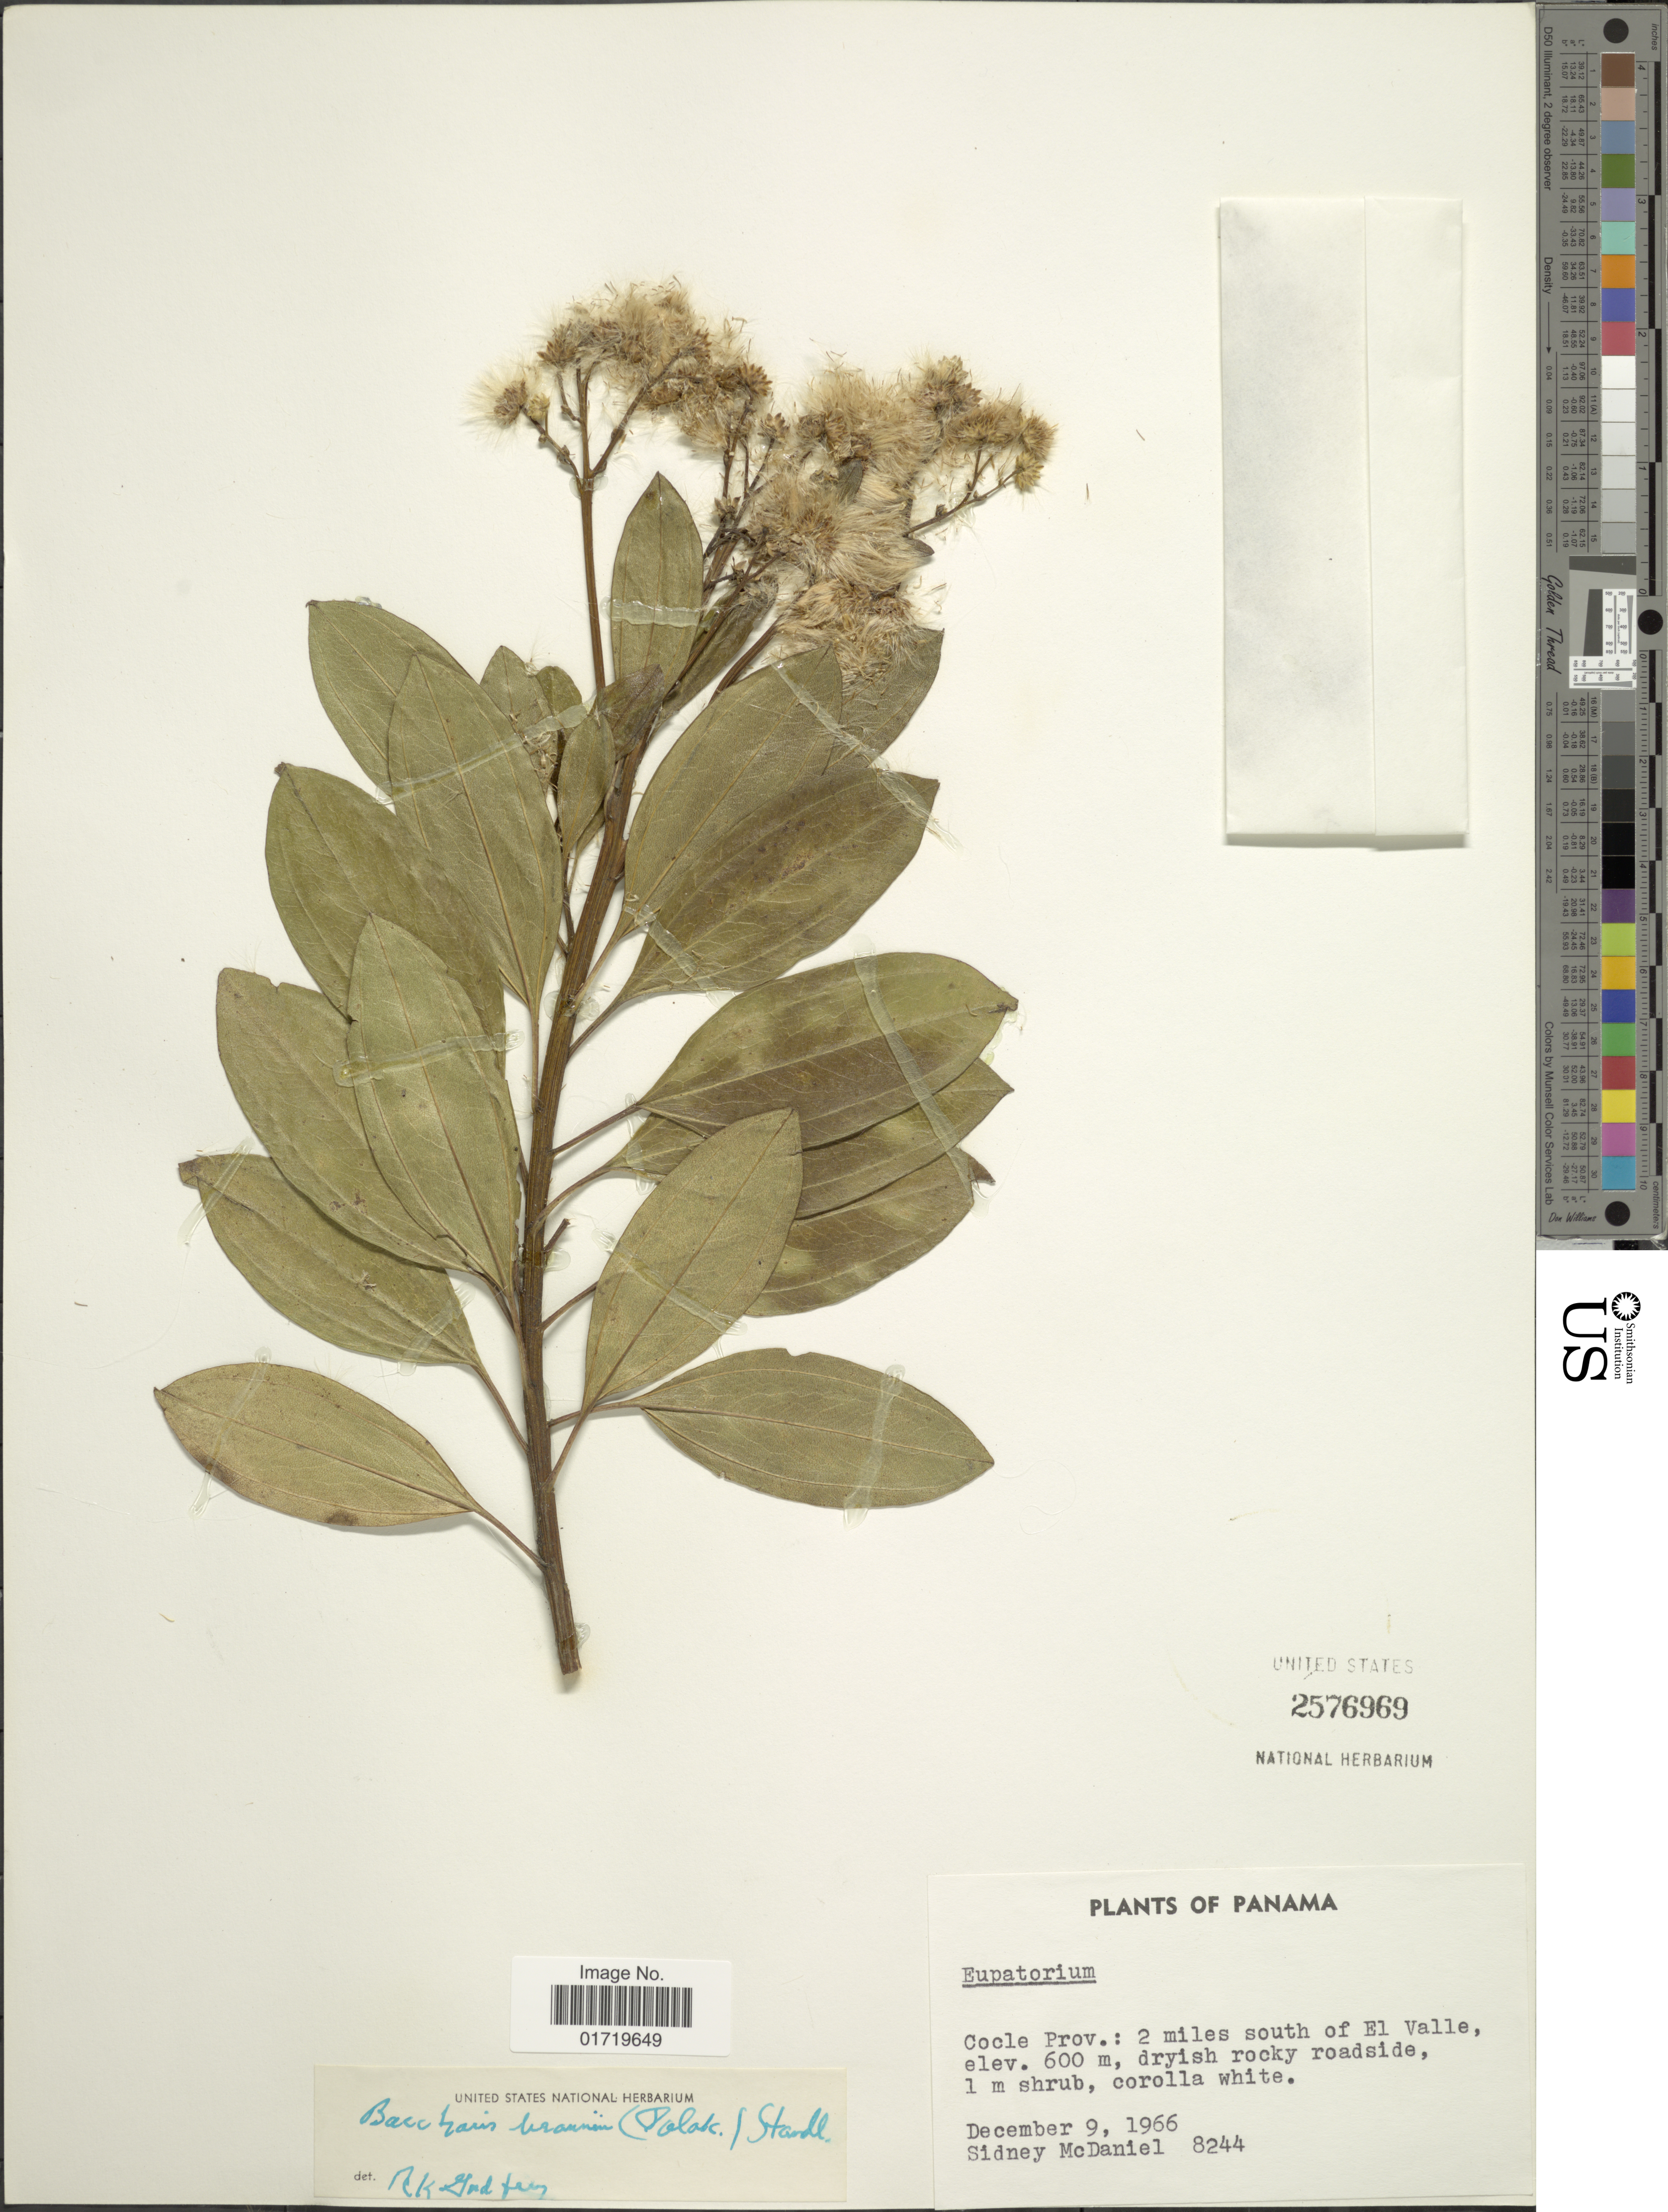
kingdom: Plantae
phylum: Tracheophyta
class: Magnoliopsida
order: Asterales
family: Asteraceae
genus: Baccharis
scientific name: Baccharis pedunculata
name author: (Mill.) Cabrera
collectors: S. Macdaniel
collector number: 8244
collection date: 1966-12-09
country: Panama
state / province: Coclé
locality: Cocle Prov.: 2 miles south of El Valle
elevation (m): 600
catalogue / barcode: US 2576969